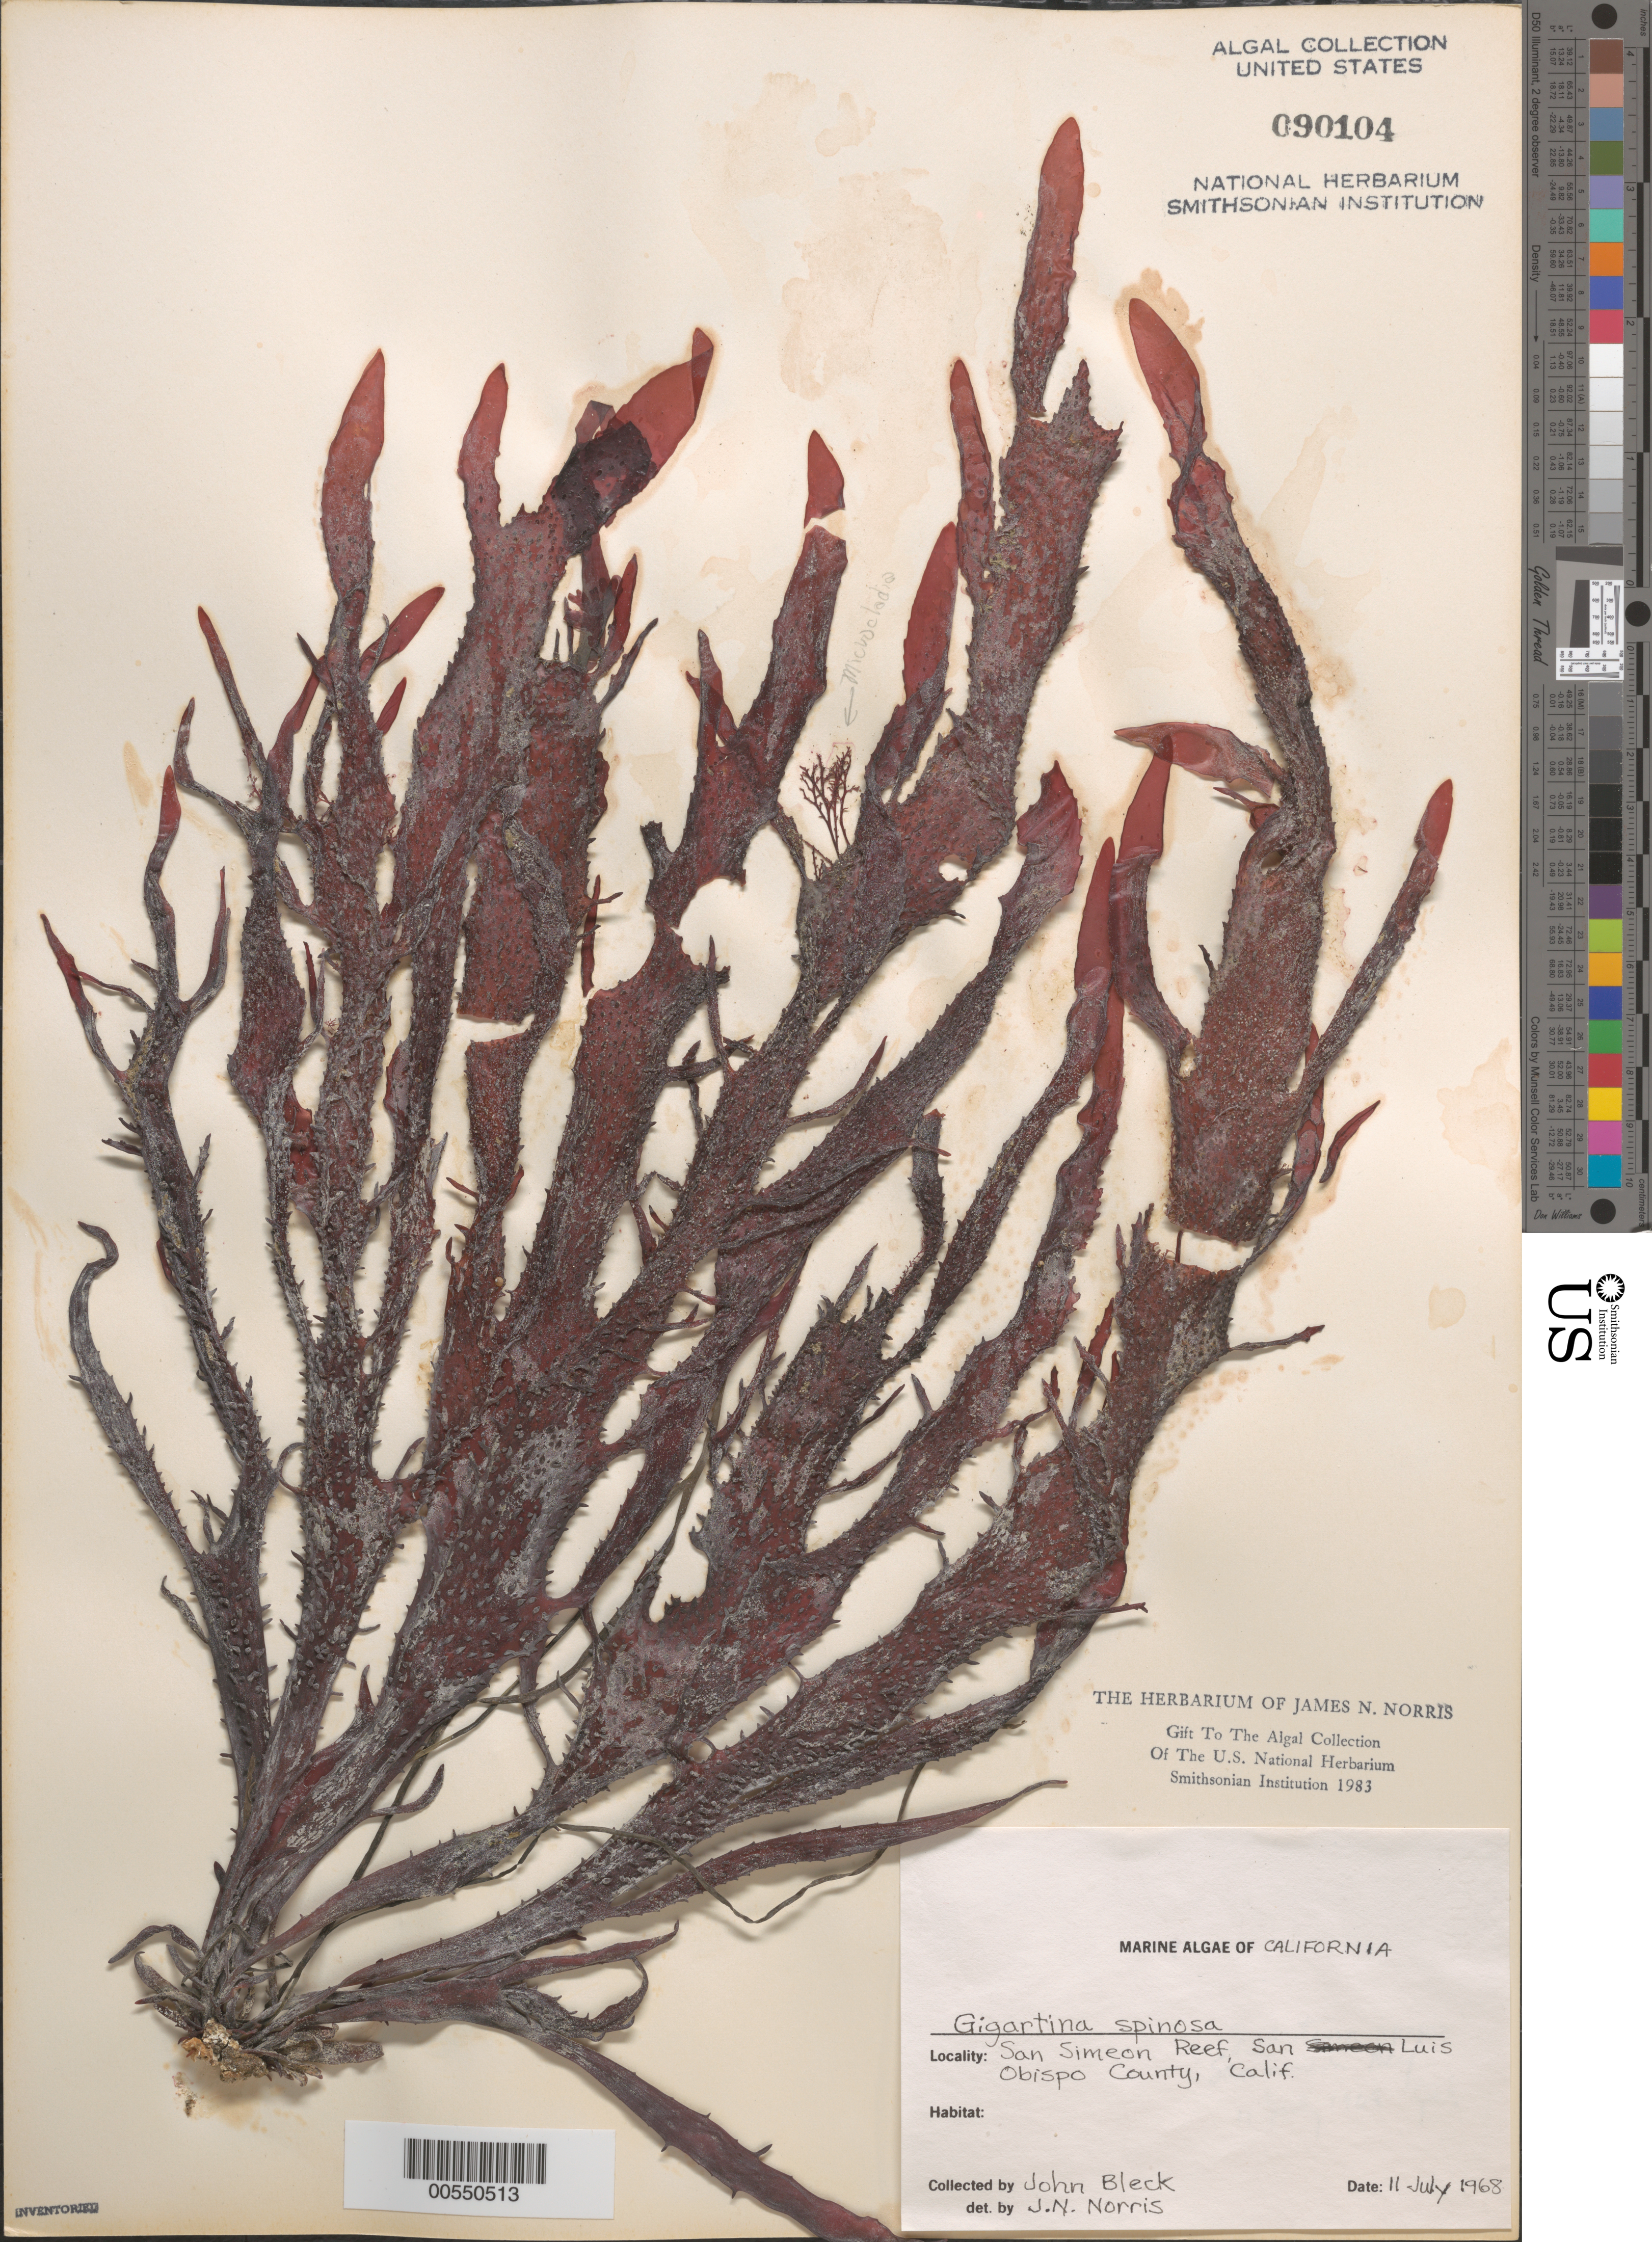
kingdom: Plantae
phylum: Rhodophyta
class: Florideophyceae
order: Gigartinales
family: Gigartinaceae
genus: Chondracanthus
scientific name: Chondracanthus spinosus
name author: (Kütz.) Guiry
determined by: Algae name updating Project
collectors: J. Bleck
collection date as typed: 11 Jul 1968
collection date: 1968-07-11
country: United States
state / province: California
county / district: San Luis Obispo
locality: San Simeon reef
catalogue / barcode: US 90104